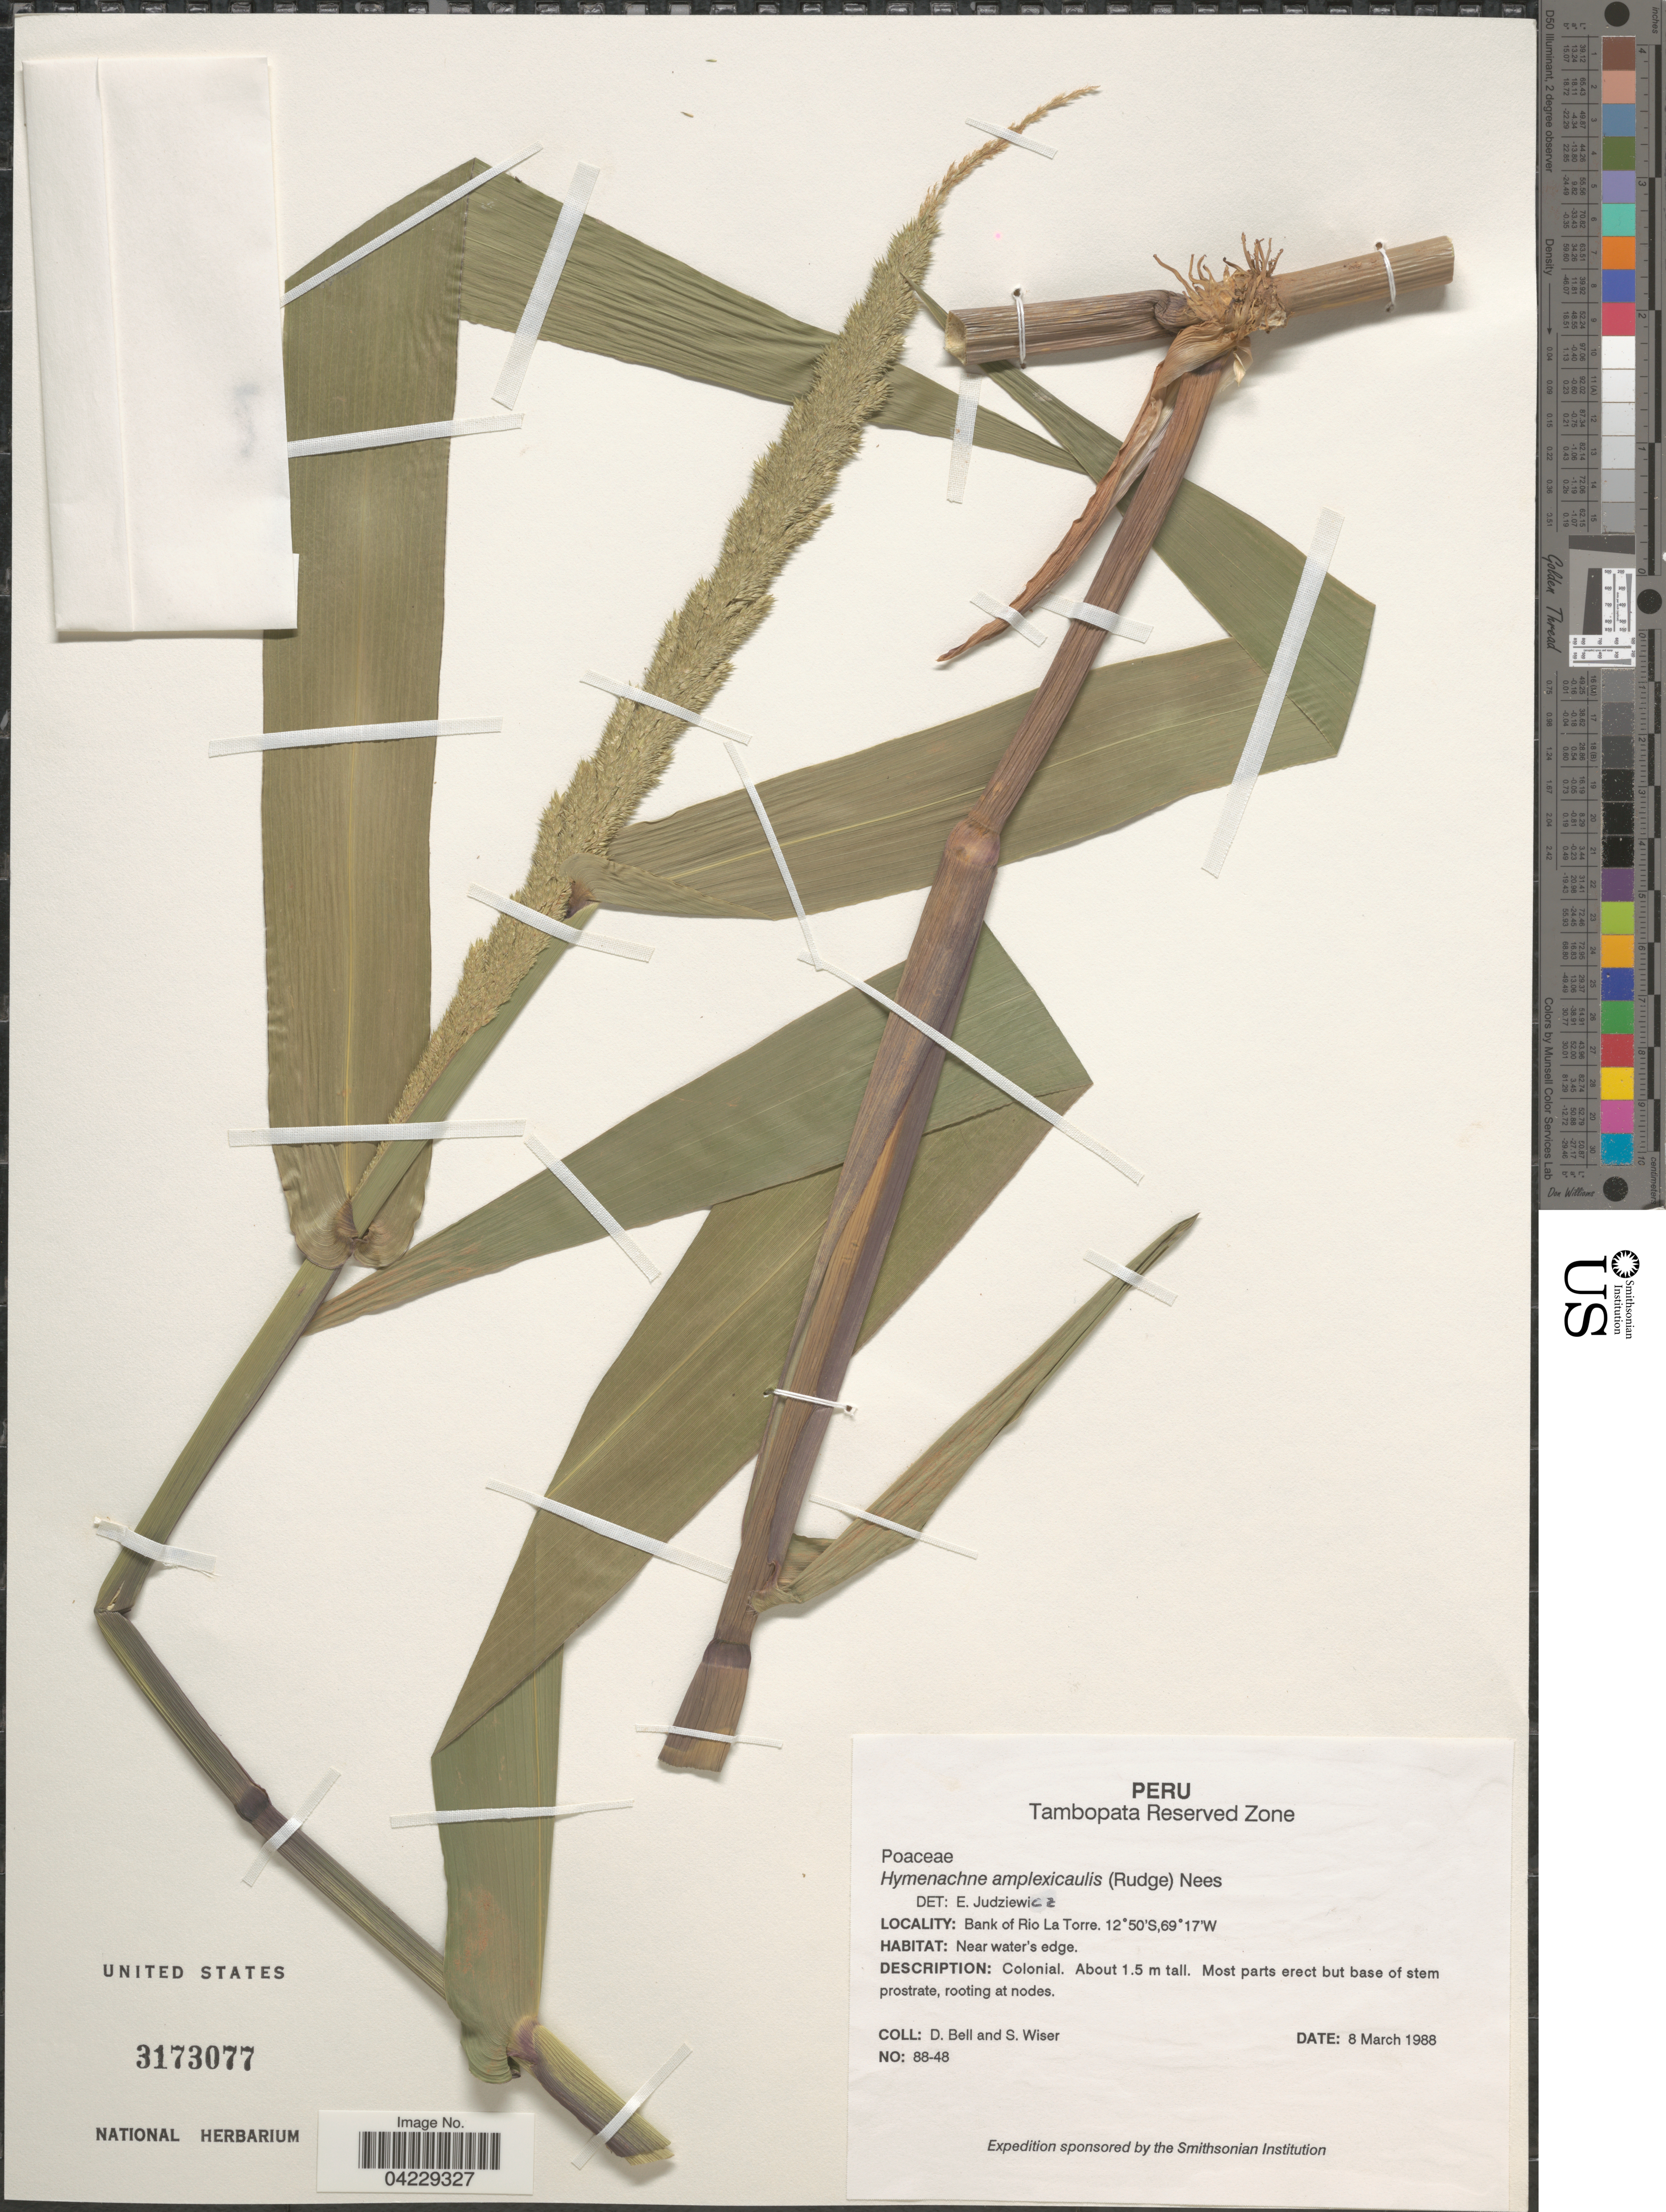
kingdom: Plantae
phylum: Tracheophyta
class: Liliopsida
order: Poales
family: Poaceae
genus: Hymenachne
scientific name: Hymenachne amplexicaulis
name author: (Rudge) Nees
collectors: D. A. Bell & S. Wiser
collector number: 88-48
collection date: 1988-03-08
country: Peru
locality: Tambopata Reserved Zone. Bank of Rio La Torre.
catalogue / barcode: US 3173077